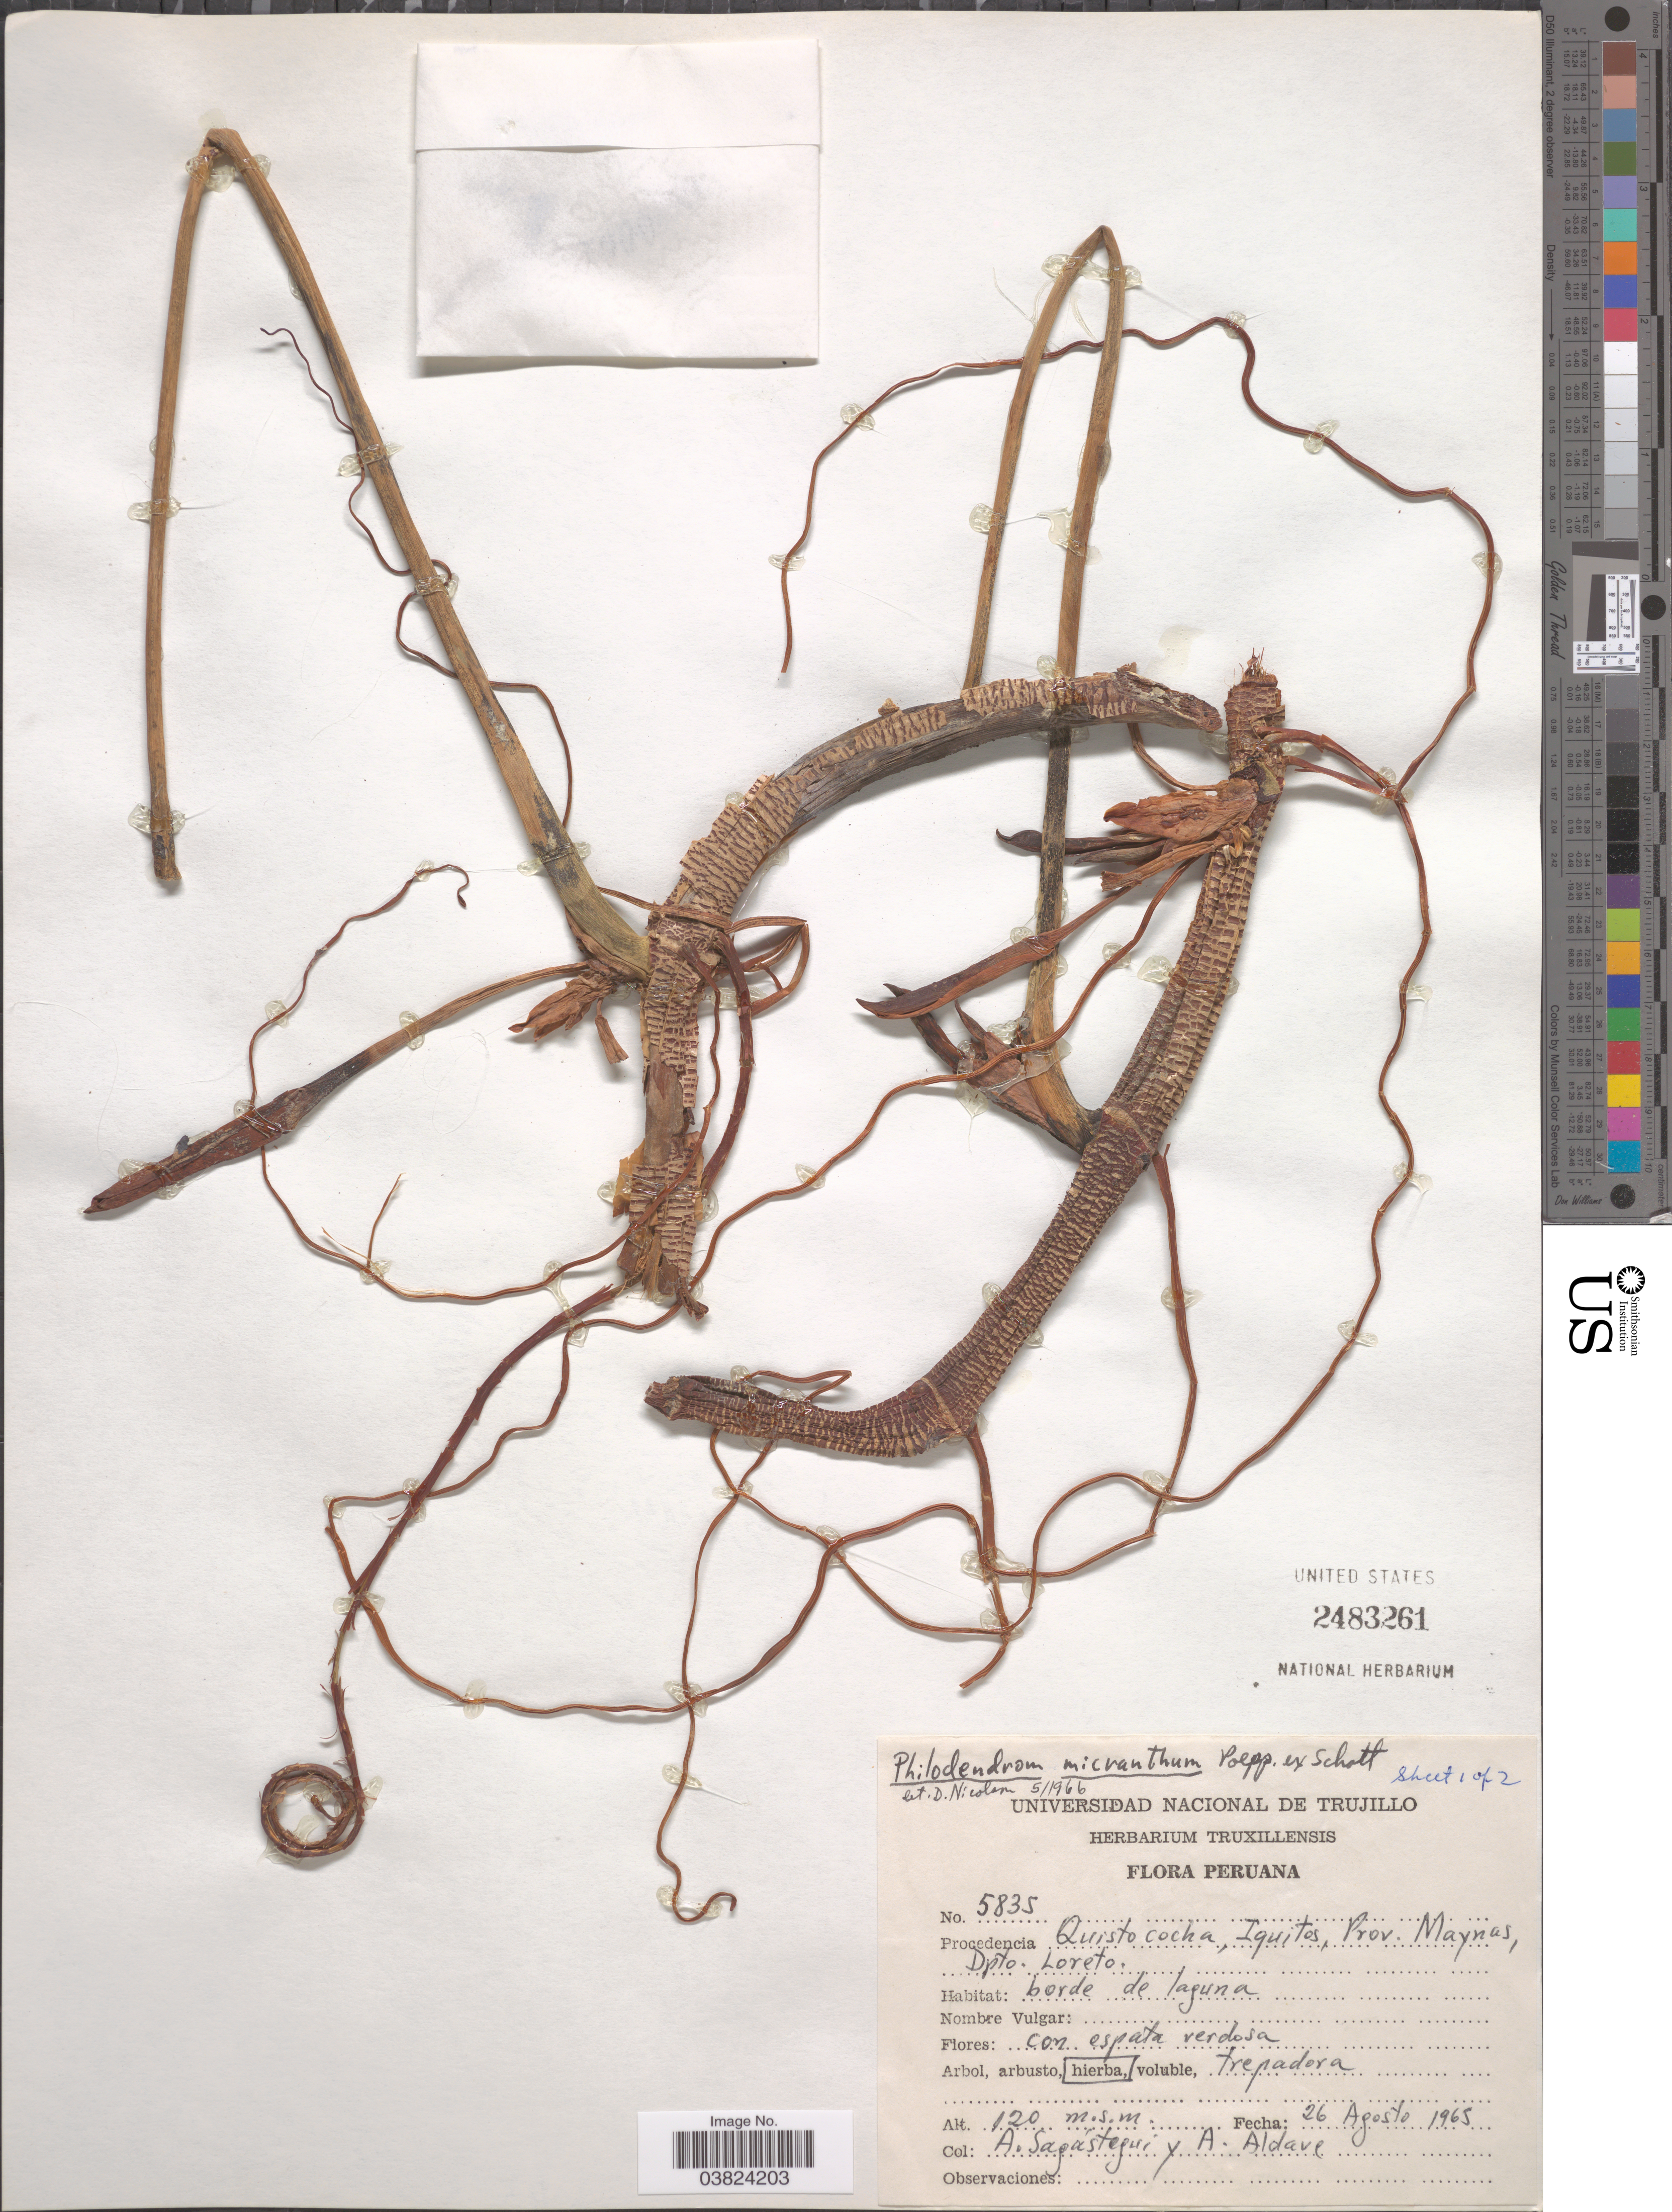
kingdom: Plantae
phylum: Tracheophyta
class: Liliopsida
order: Alismatales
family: Araceae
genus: Philodendron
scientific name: Philodendron micranthum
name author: Poepp. ex Schott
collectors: A. Sagastegui & A. Aldave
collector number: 5835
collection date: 1965-08-26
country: Peru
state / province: Loreto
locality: Quisto cocha, Iquitos, Prov. Maynas, Dpto. Loreto. Borde de laguna.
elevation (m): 120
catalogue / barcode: US 2483261